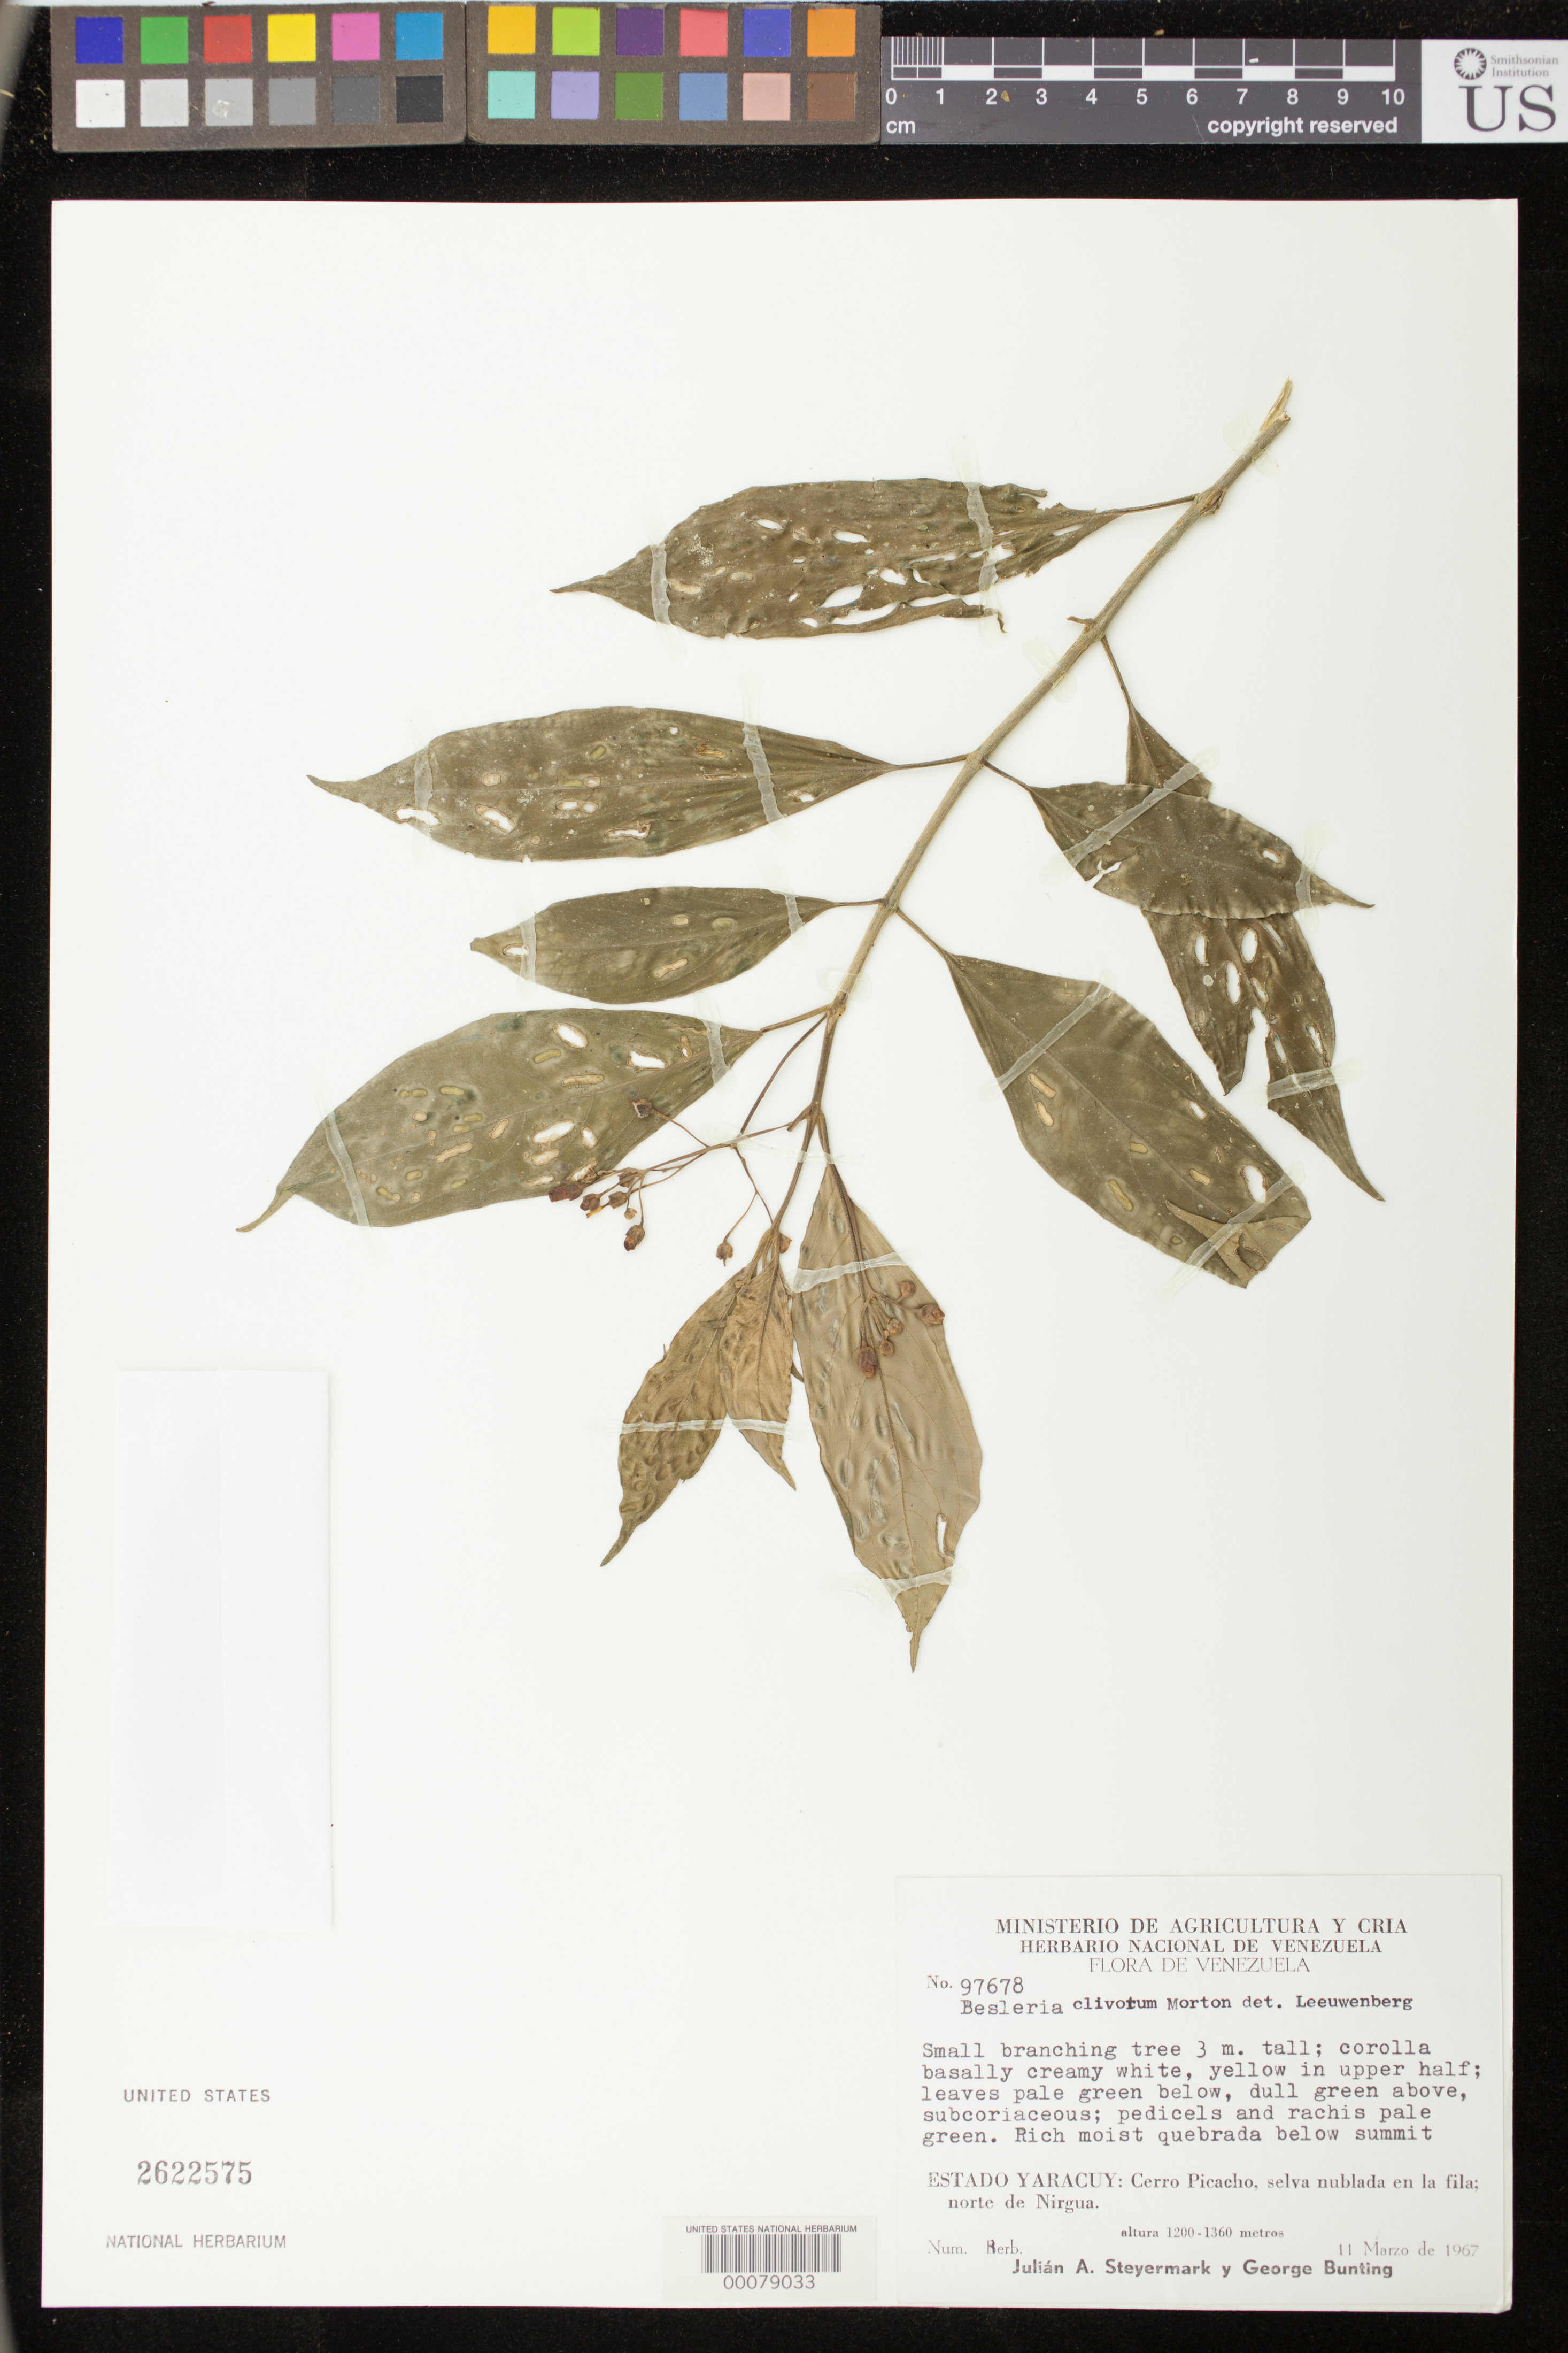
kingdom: Plantae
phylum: Tracheophyta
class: Magnoliopsida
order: Lamiales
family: Gesneriaceae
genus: Besleria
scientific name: Besleria clivorum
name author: C.V. Morton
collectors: J. Steyermark & G. S. Bunting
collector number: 97678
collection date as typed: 11 Mar 1967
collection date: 1967-03-11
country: Venezuela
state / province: Yaracuy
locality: Cerro Picacho, N of Nirgua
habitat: Cloud forest; rich moist quebrada below summit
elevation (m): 1200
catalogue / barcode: US 2622575